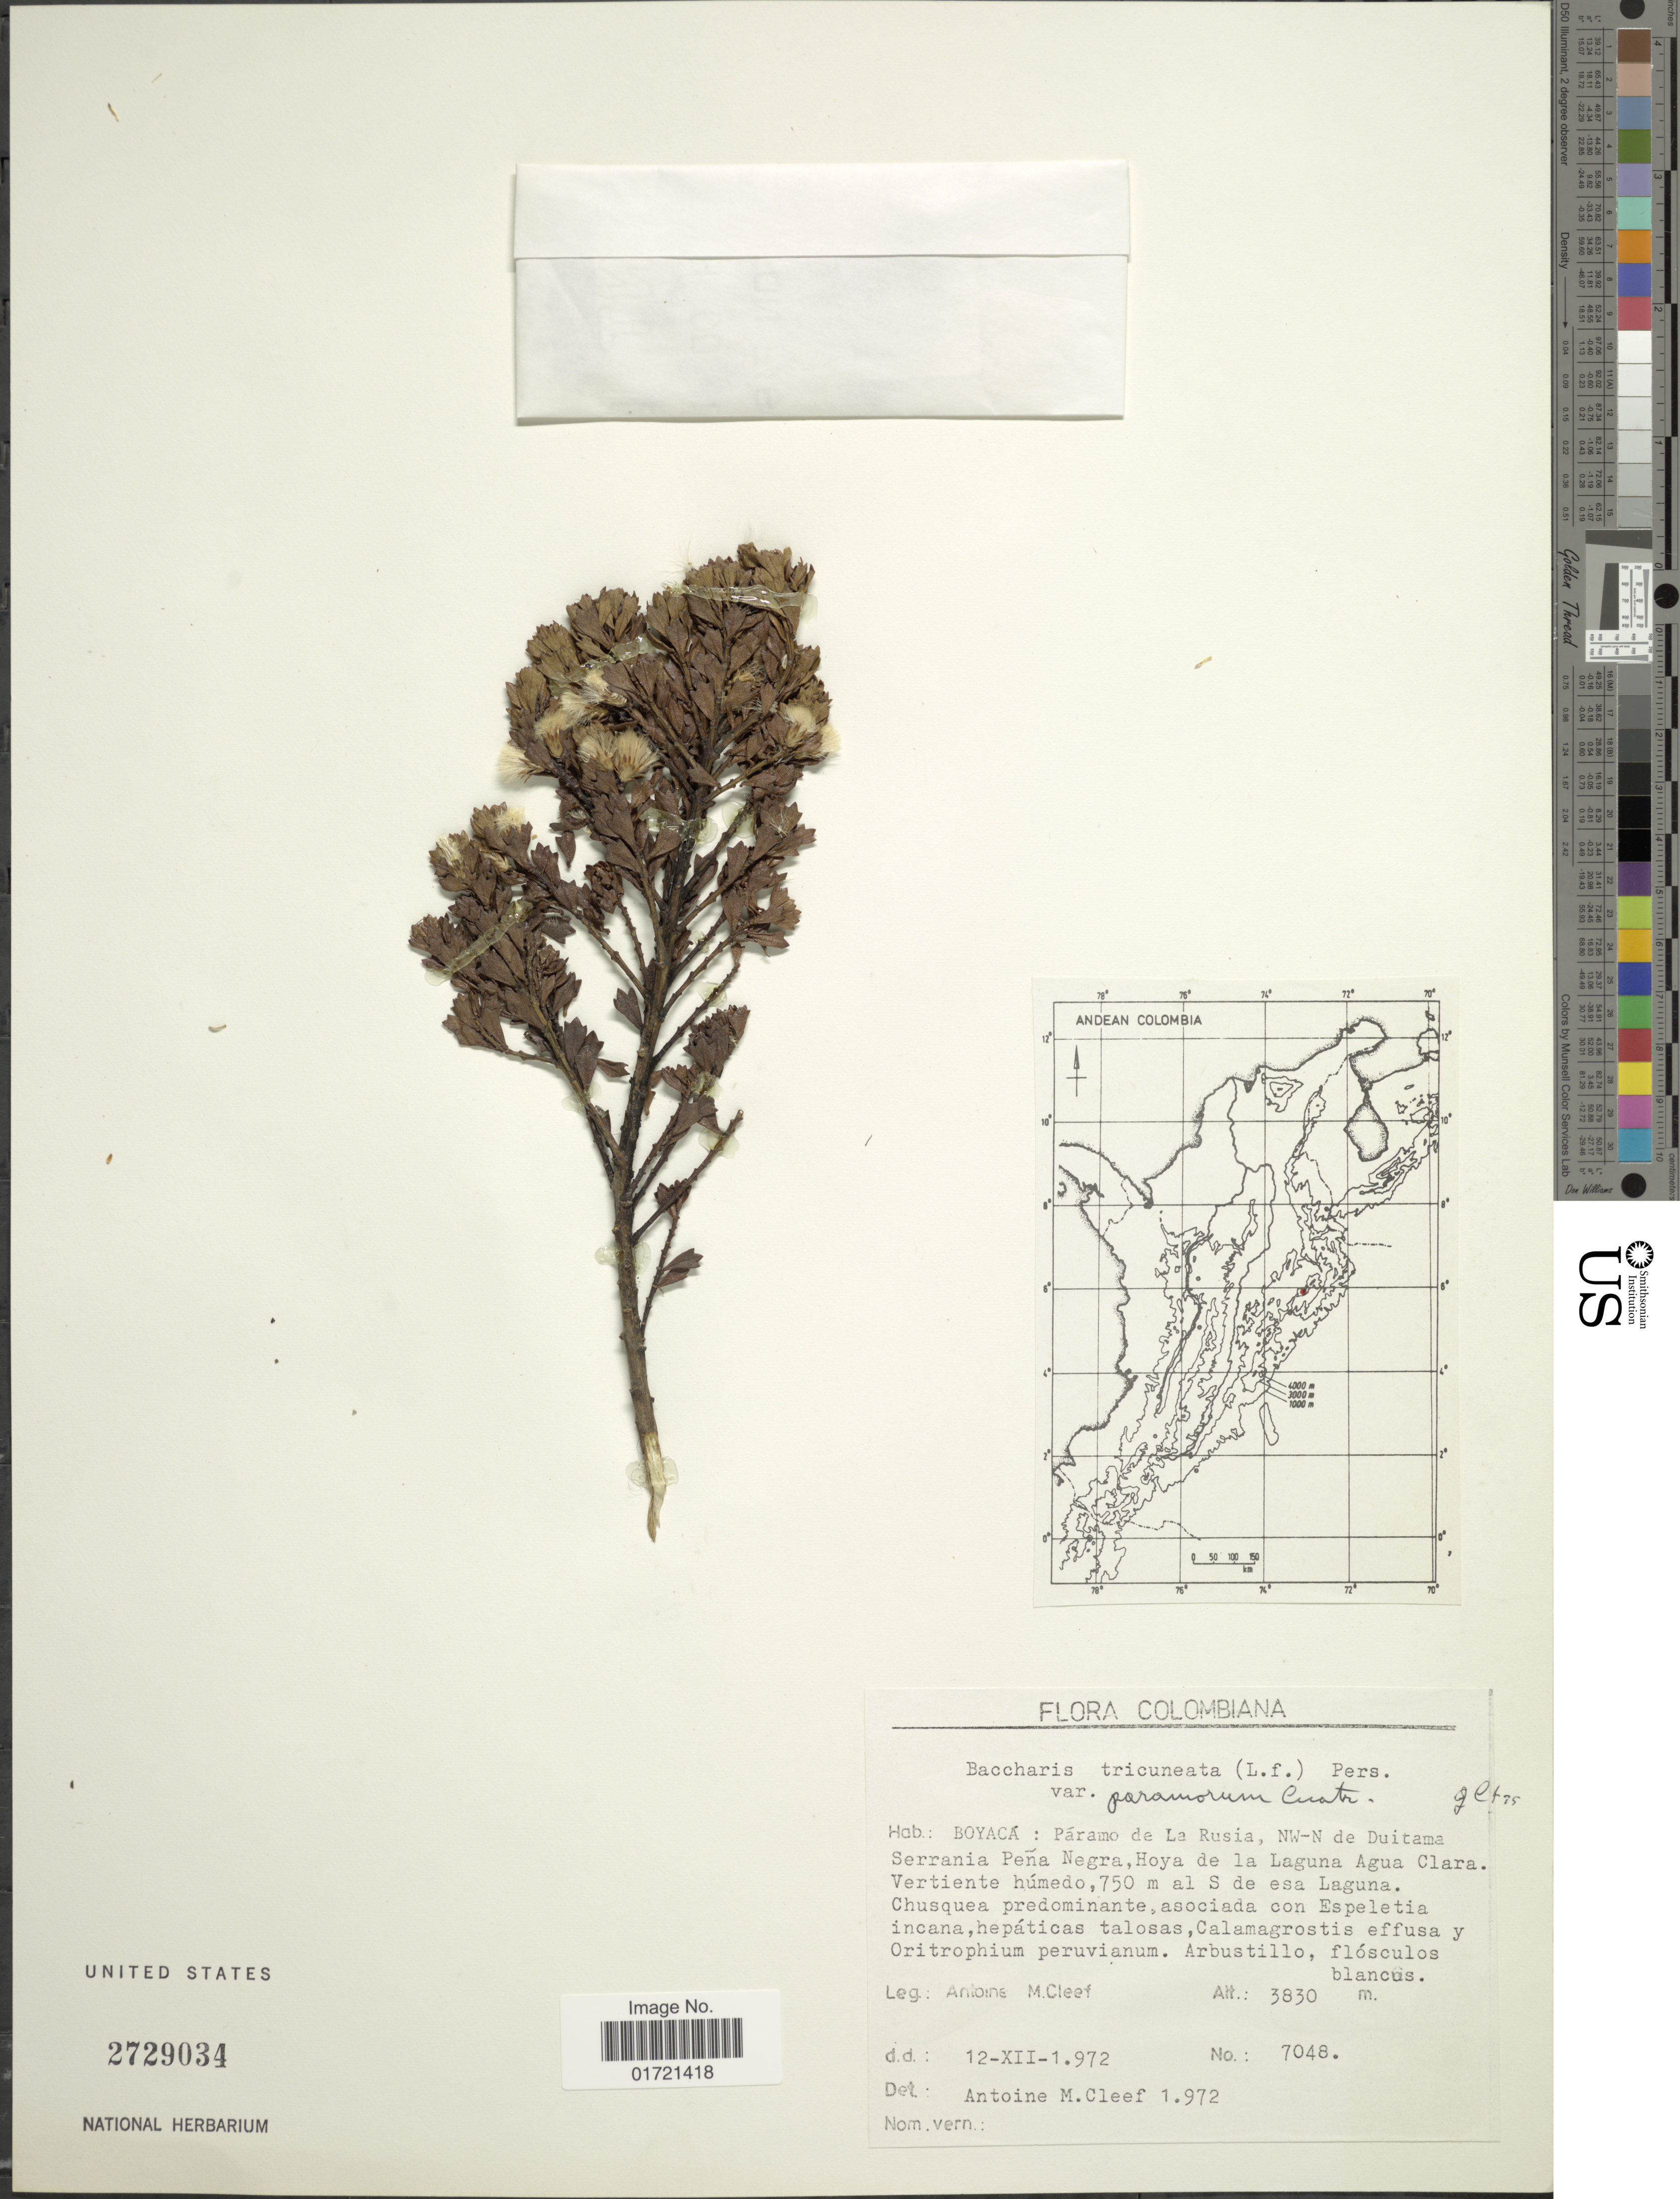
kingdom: Plantae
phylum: Tracheophyta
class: Magnoliopsida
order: Asterales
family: Asteraceae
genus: Baccharis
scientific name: Baccharis tricuneata var. paramorum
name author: Cuatrec.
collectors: A. M. Cleef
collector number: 7048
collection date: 1972-12-12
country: Colombia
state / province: Boyacá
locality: Paramo de La Rusia, NW-N de Duitama Serrania Pena Negra, Hoya de la Laguna Agua Clara. Vertiente humedo, 750 m al S de esa Laguna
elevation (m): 3830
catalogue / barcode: US 2729034